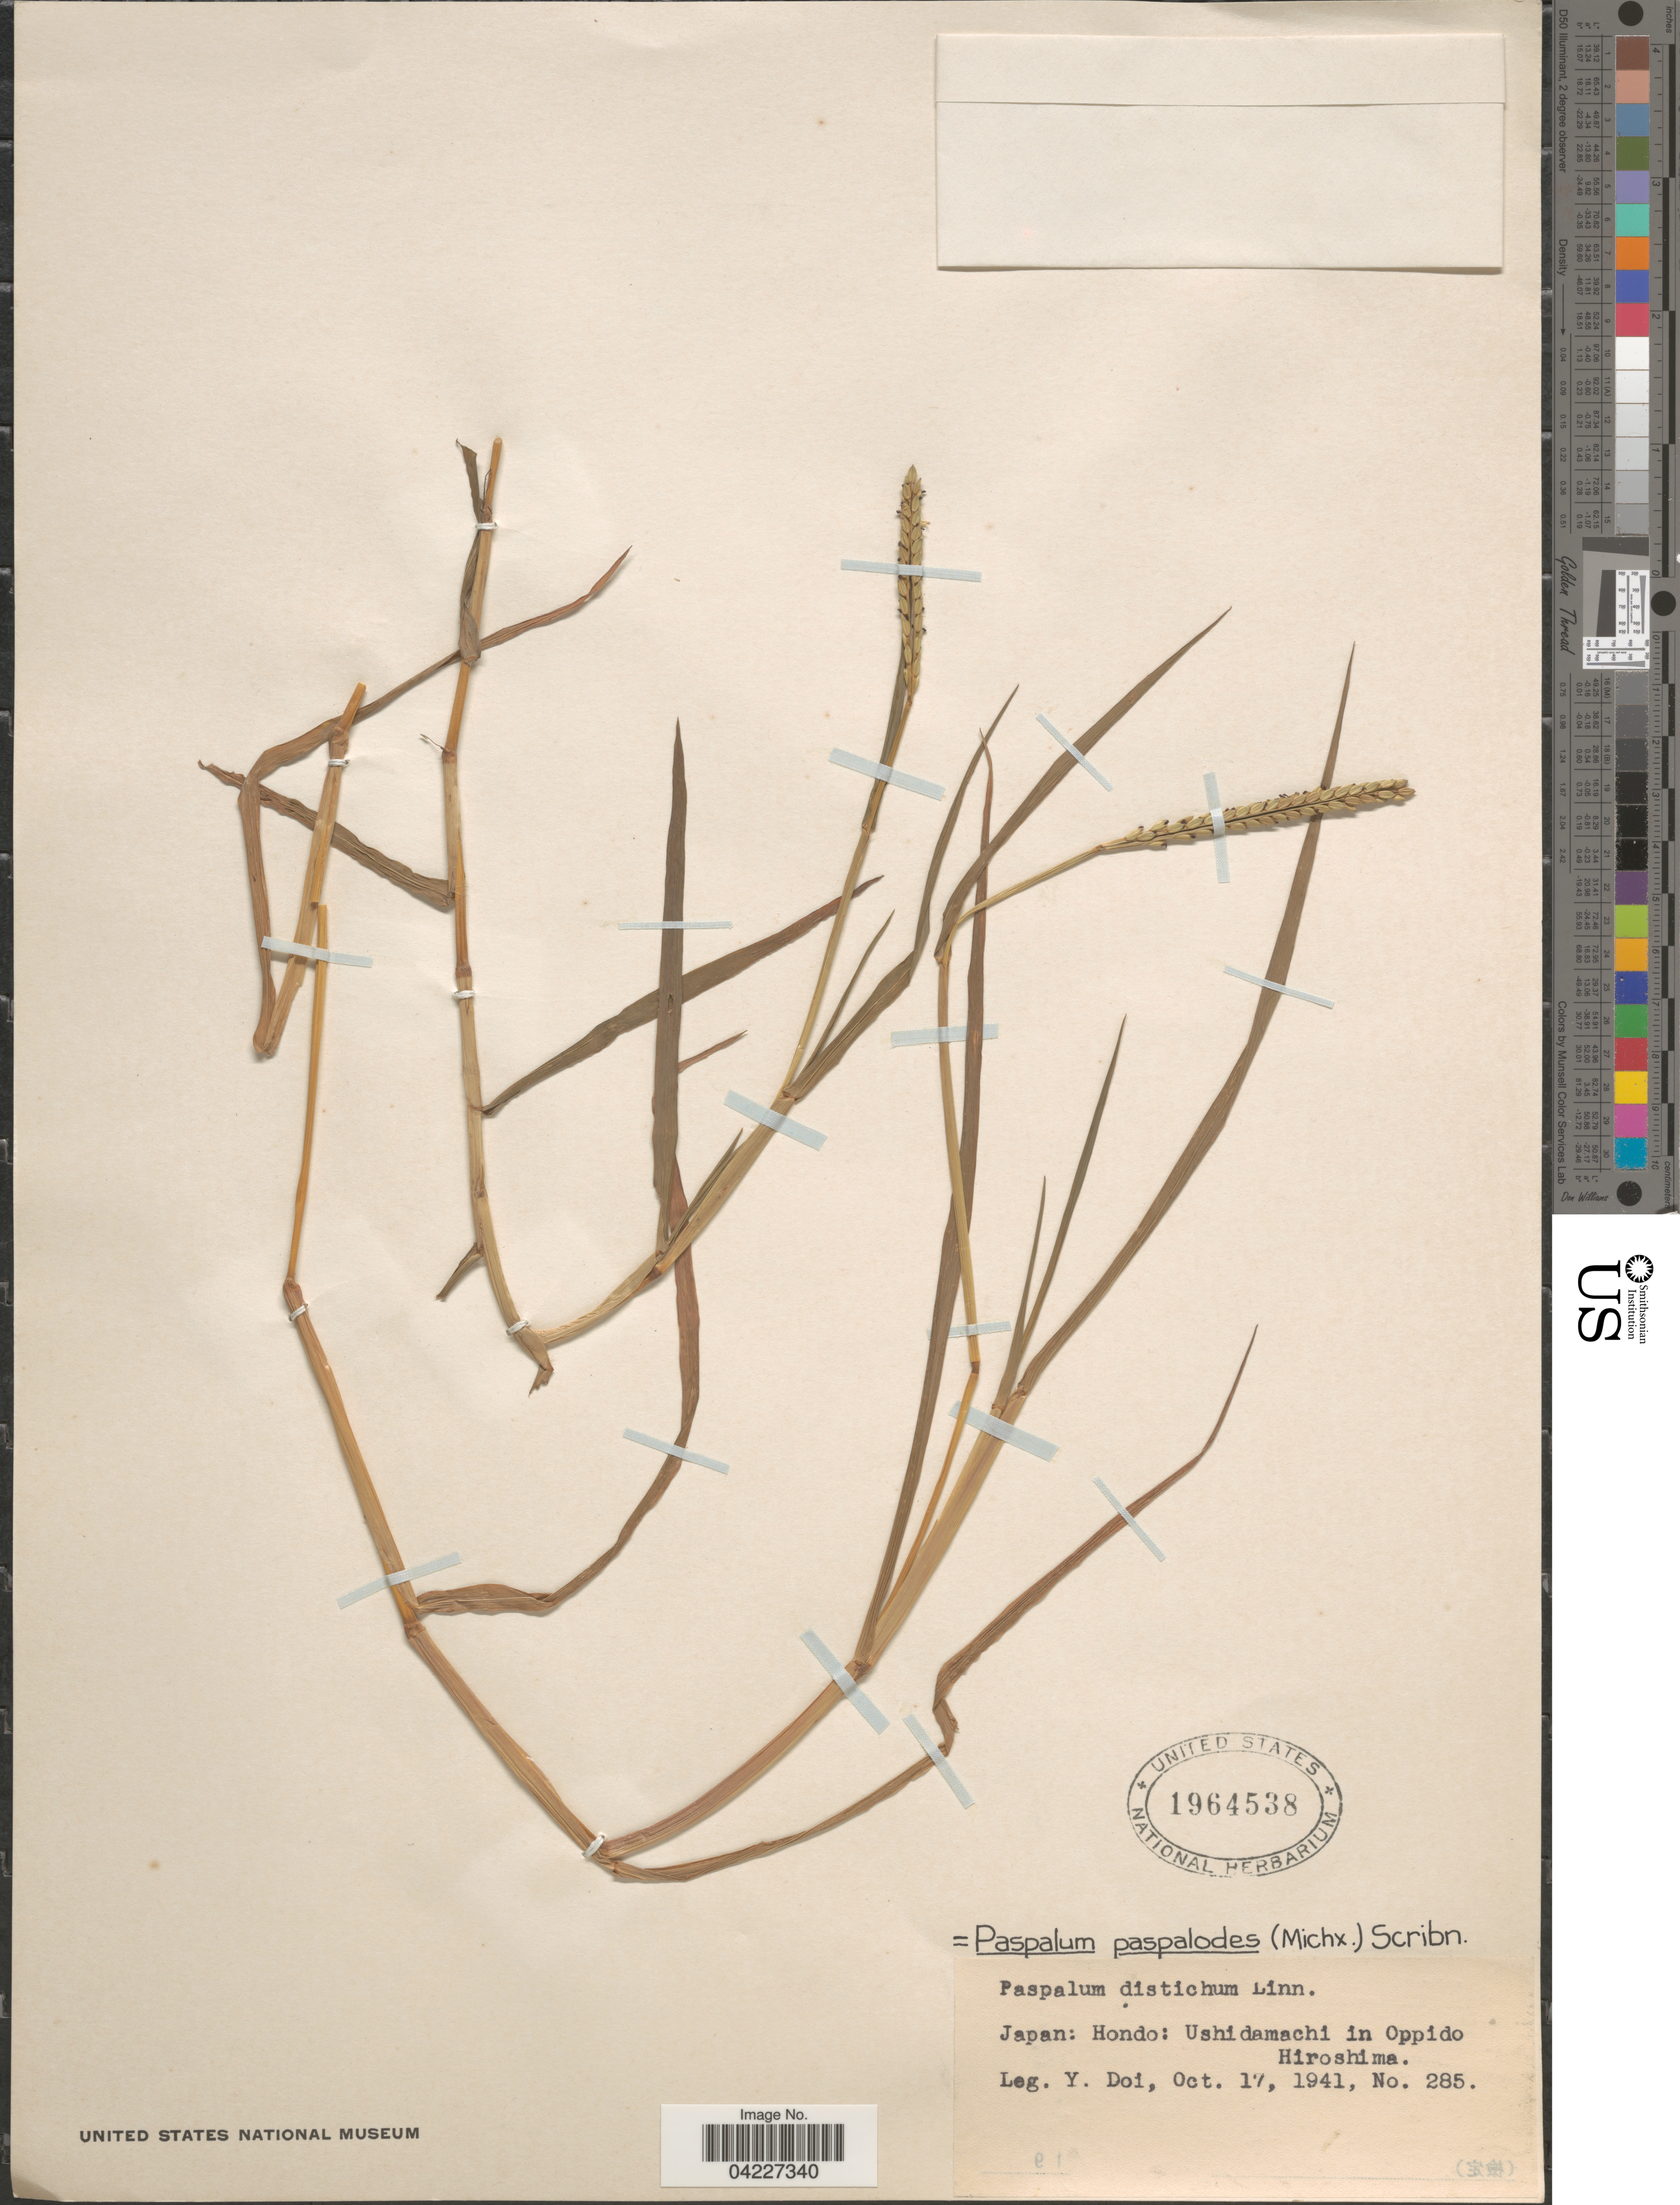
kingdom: Plantae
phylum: Tracheophyta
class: Liliopsida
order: Poales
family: Poaceae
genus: Paspalum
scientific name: Paspalum paspalodes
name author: (Michx.) Scribn.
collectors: Y. Doi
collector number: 285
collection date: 1941-10-17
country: Japan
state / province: Hirosima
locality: Hondo: Ushidamachi in Oppido.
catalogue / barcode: US 1964538